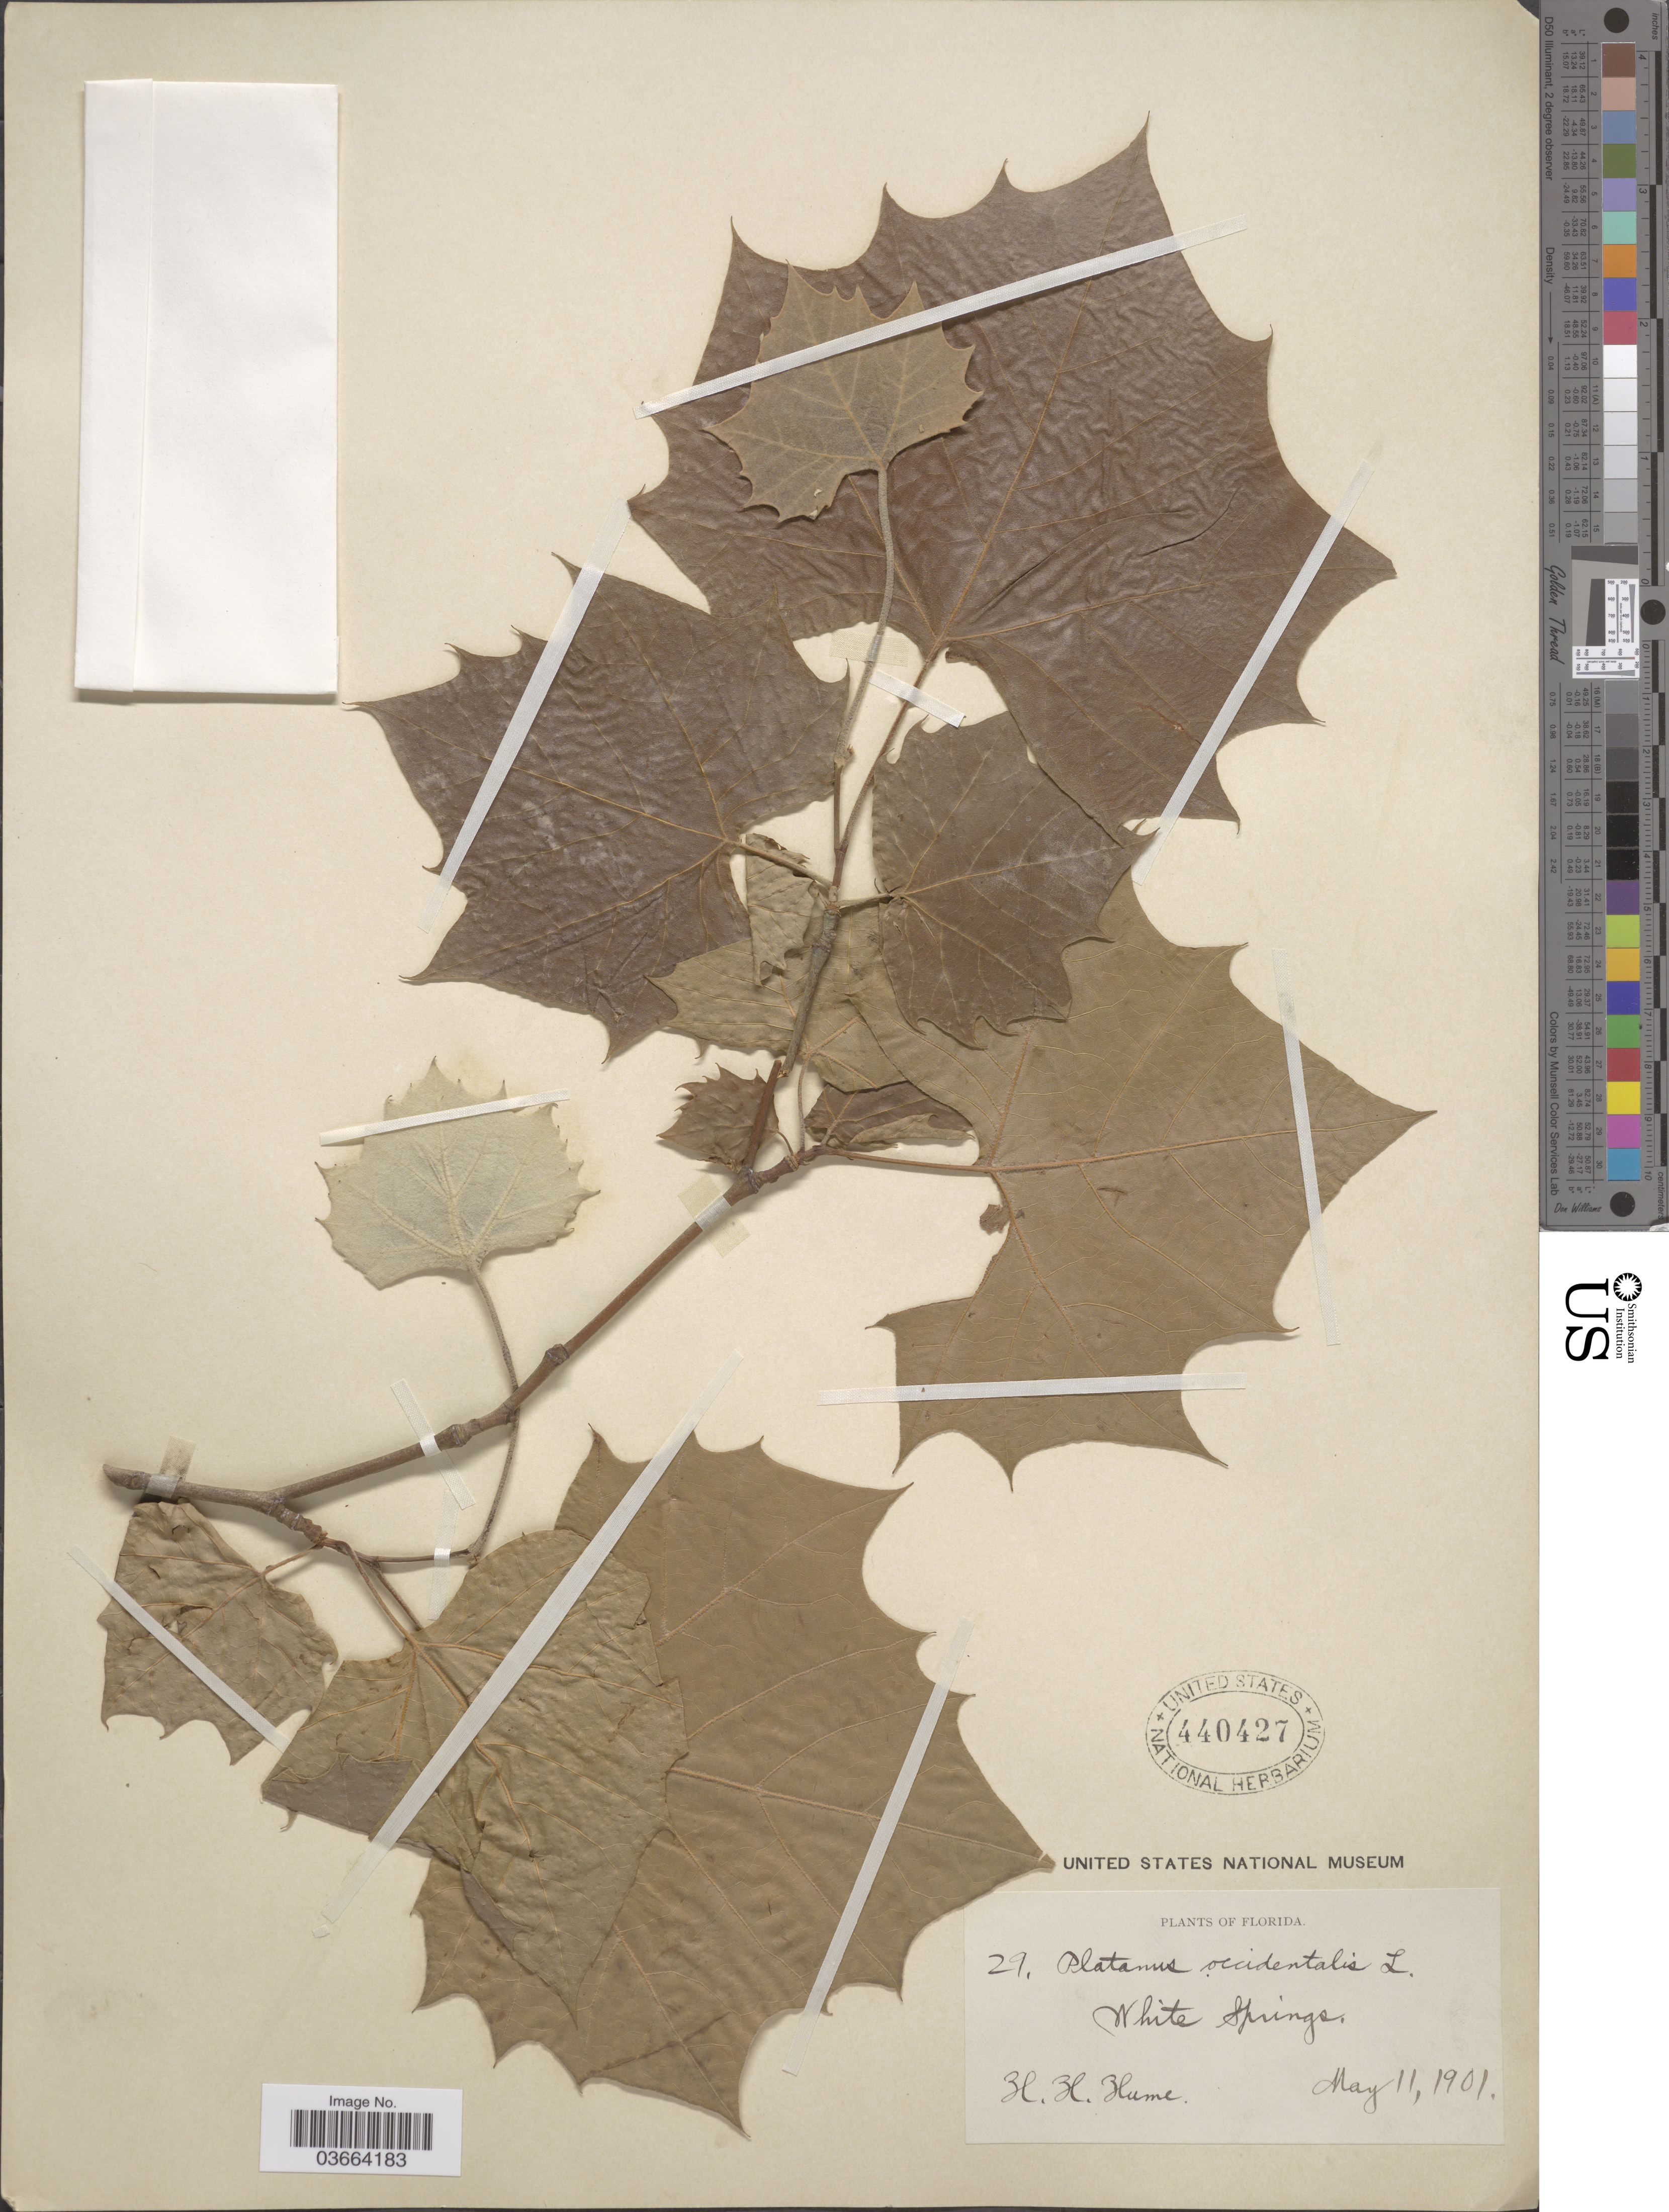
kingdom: Plantae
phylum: Tracheophyta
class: Magnoliopsida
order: Proteales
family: Platanaceae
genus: Platanus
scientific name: Platanus occidentalis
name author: L.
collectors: H. Hume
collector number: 29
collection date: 1901-05-11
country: United States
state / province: Florida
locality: White Springs.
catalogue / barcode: US 440427